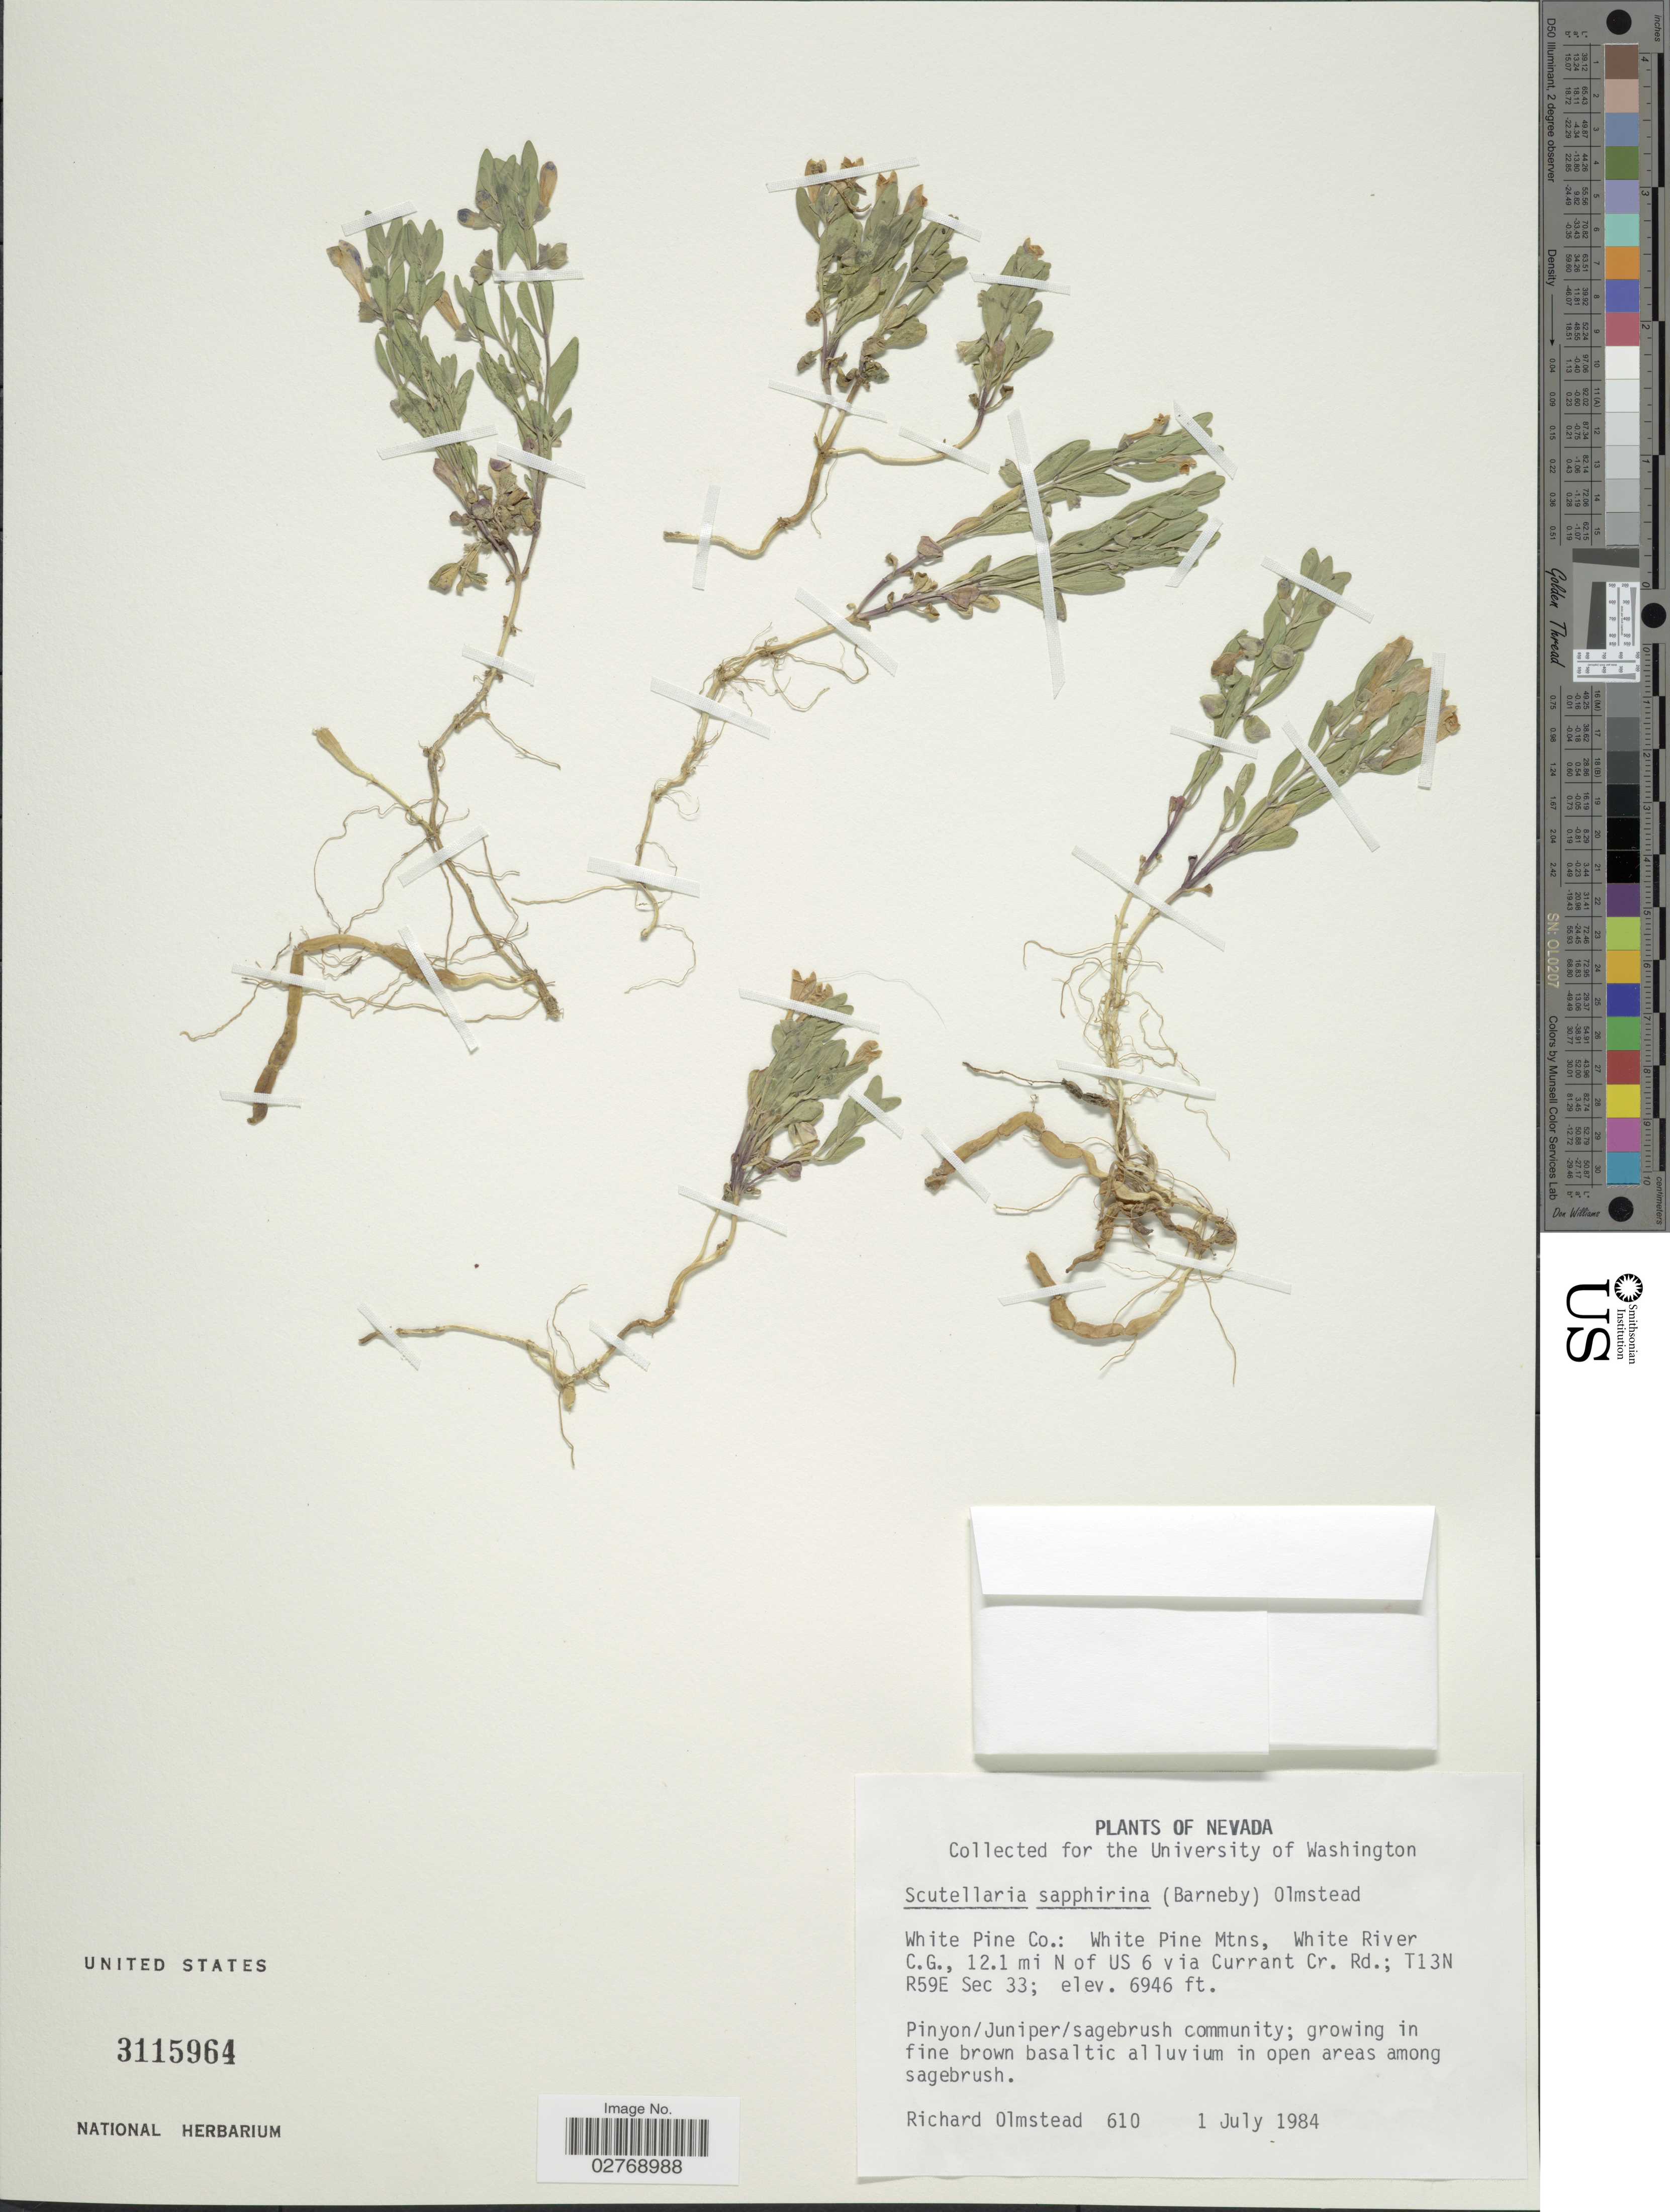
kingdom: Plantae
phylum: Tracheophyta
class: Magnoliopsida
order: Lamiales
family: Lamiaceae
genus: Scutellaria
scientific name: Scutellaria sapphirina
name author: (Barneby) Olmstead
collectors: R. Olmstead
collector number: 610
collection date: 1984-07-01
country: United States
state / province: Nevada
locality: White Pine Co., White Pine Mtns, White River C.G., 12.1 mi N of US 6 via Currant Cr. Rd.; T13N R59E Sec 33.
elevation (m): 2117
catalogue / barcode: US 3115964